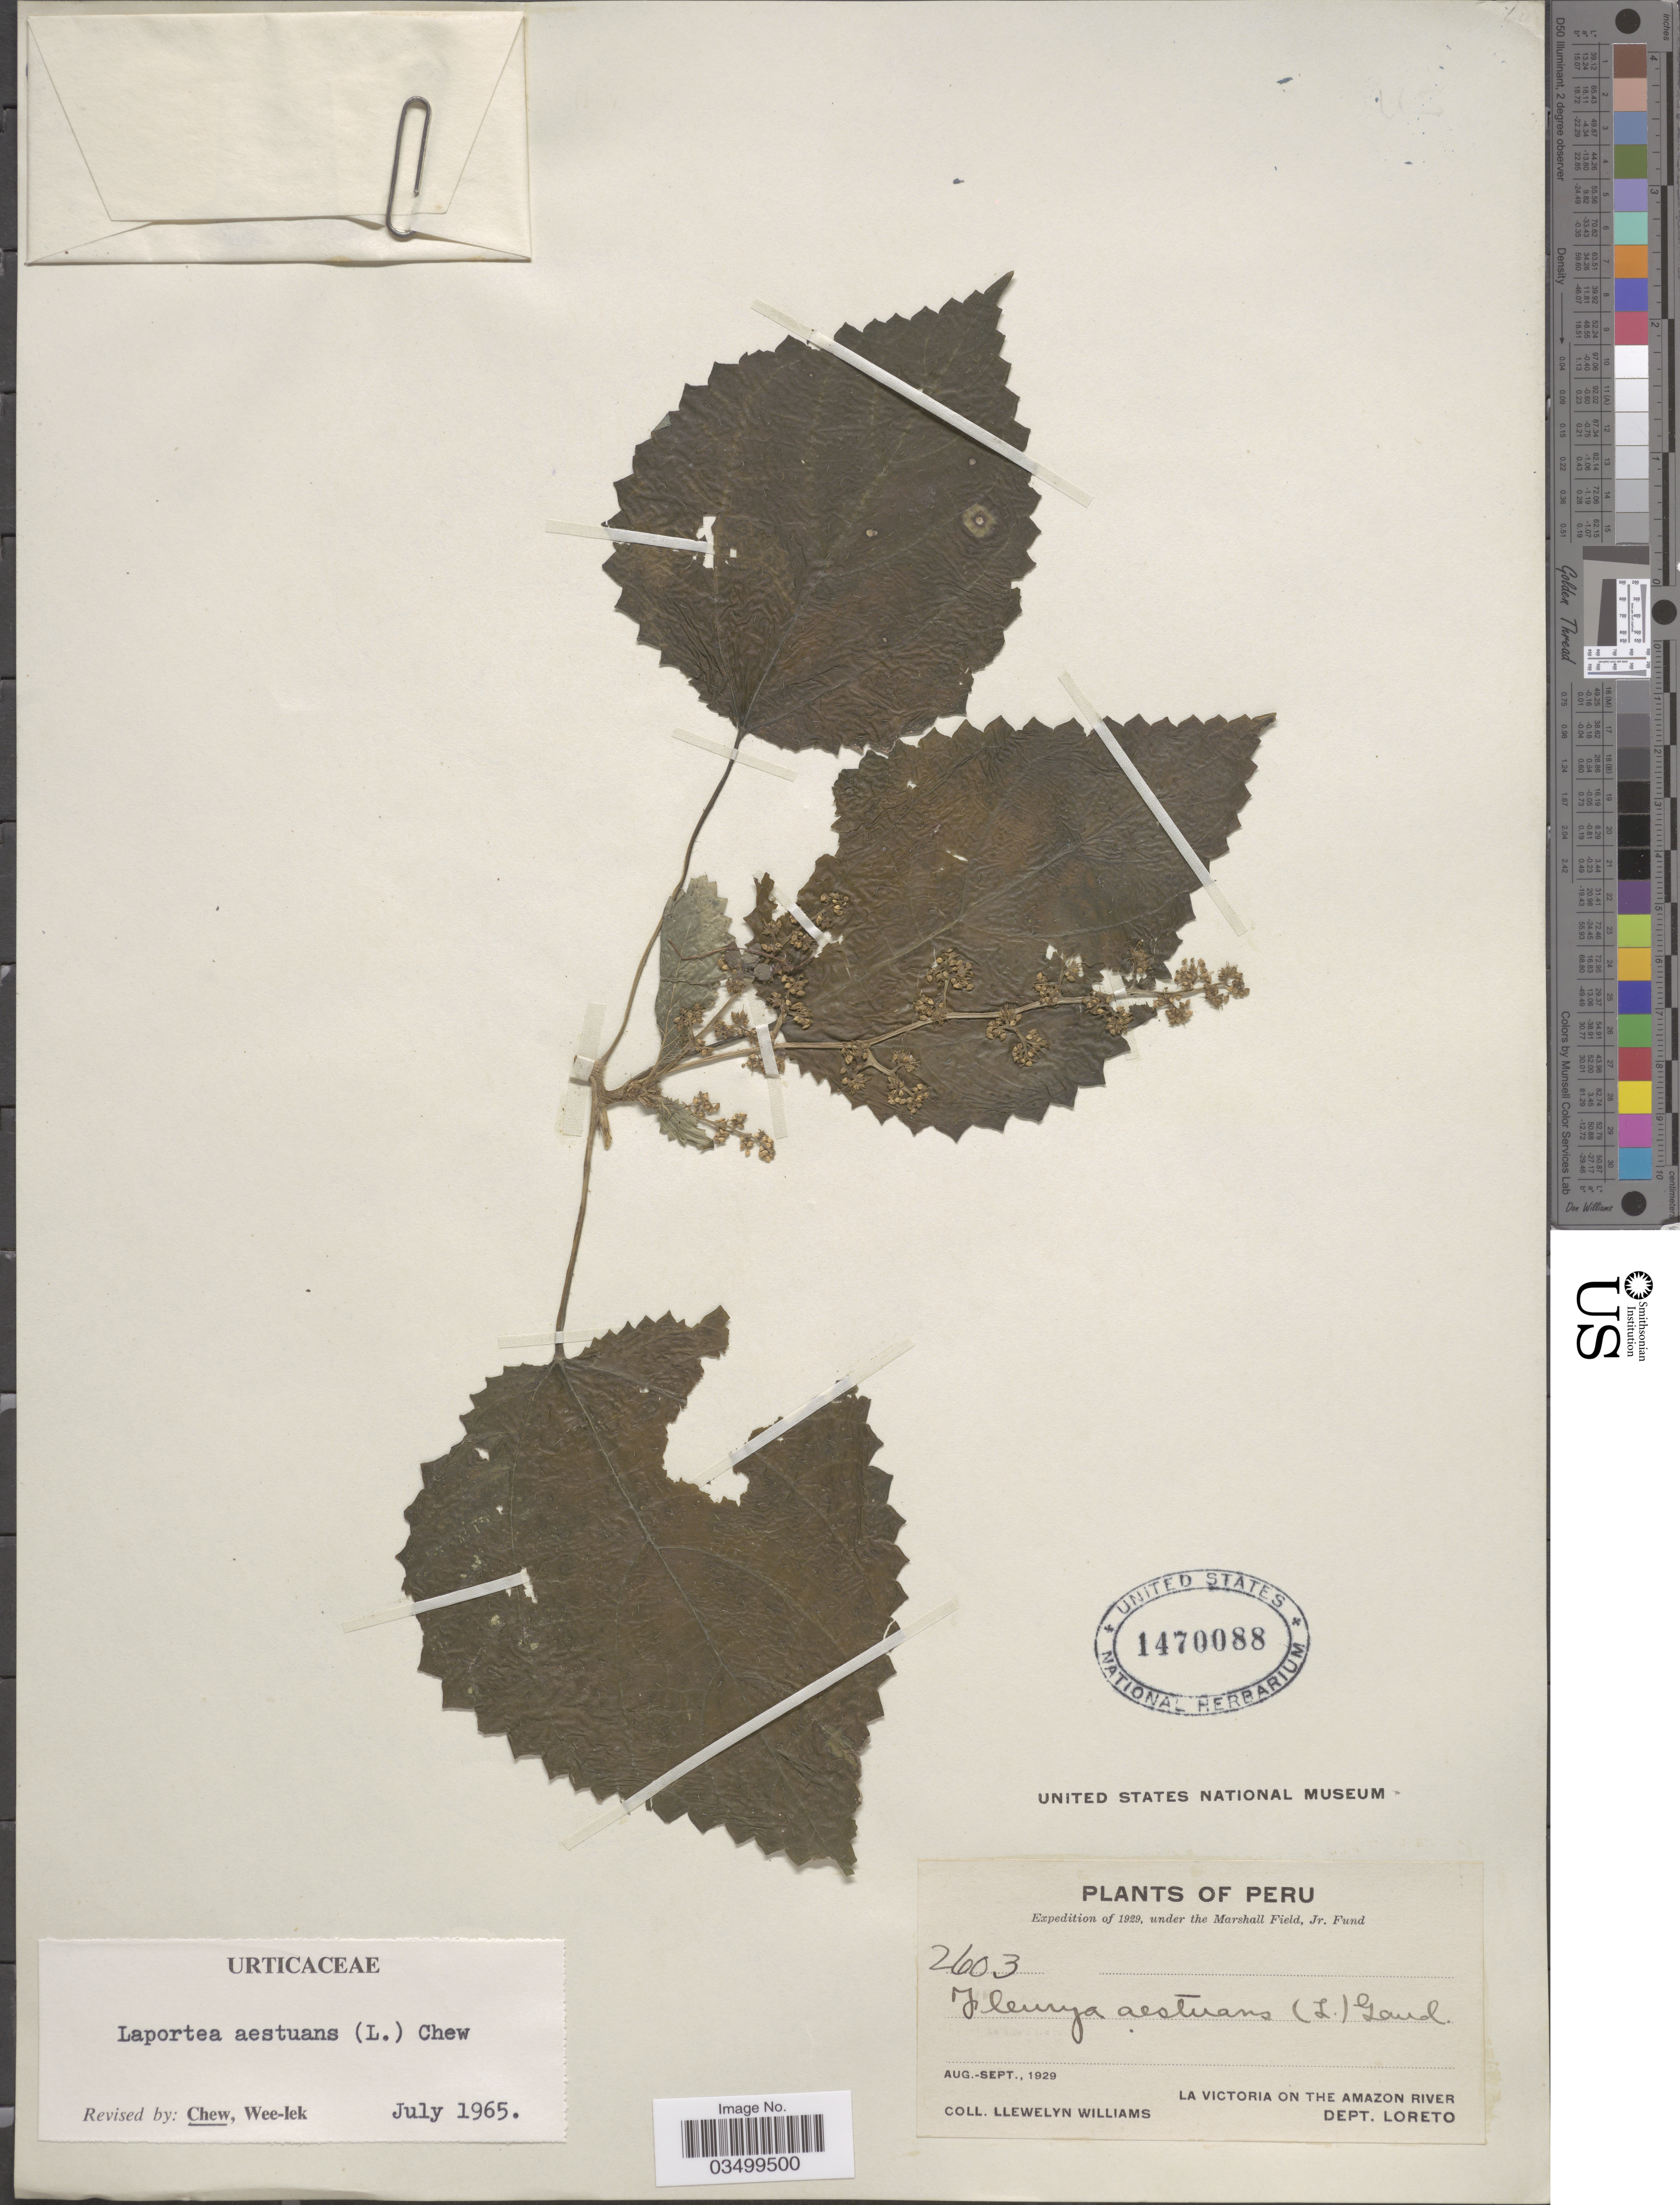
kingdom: Plantae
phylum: Tracheophyta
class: Magnoliopsida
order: Rosales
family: Urticaceae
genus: Laportea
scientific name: Laportea aestuans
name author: (L.) Chew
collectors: Ll. Williams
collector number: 2603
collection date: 1929-08/1929-09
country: Peru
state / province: Loreto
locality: La Victoria on the Amazon River, Dept. Loreto.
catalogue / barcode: US 1470088